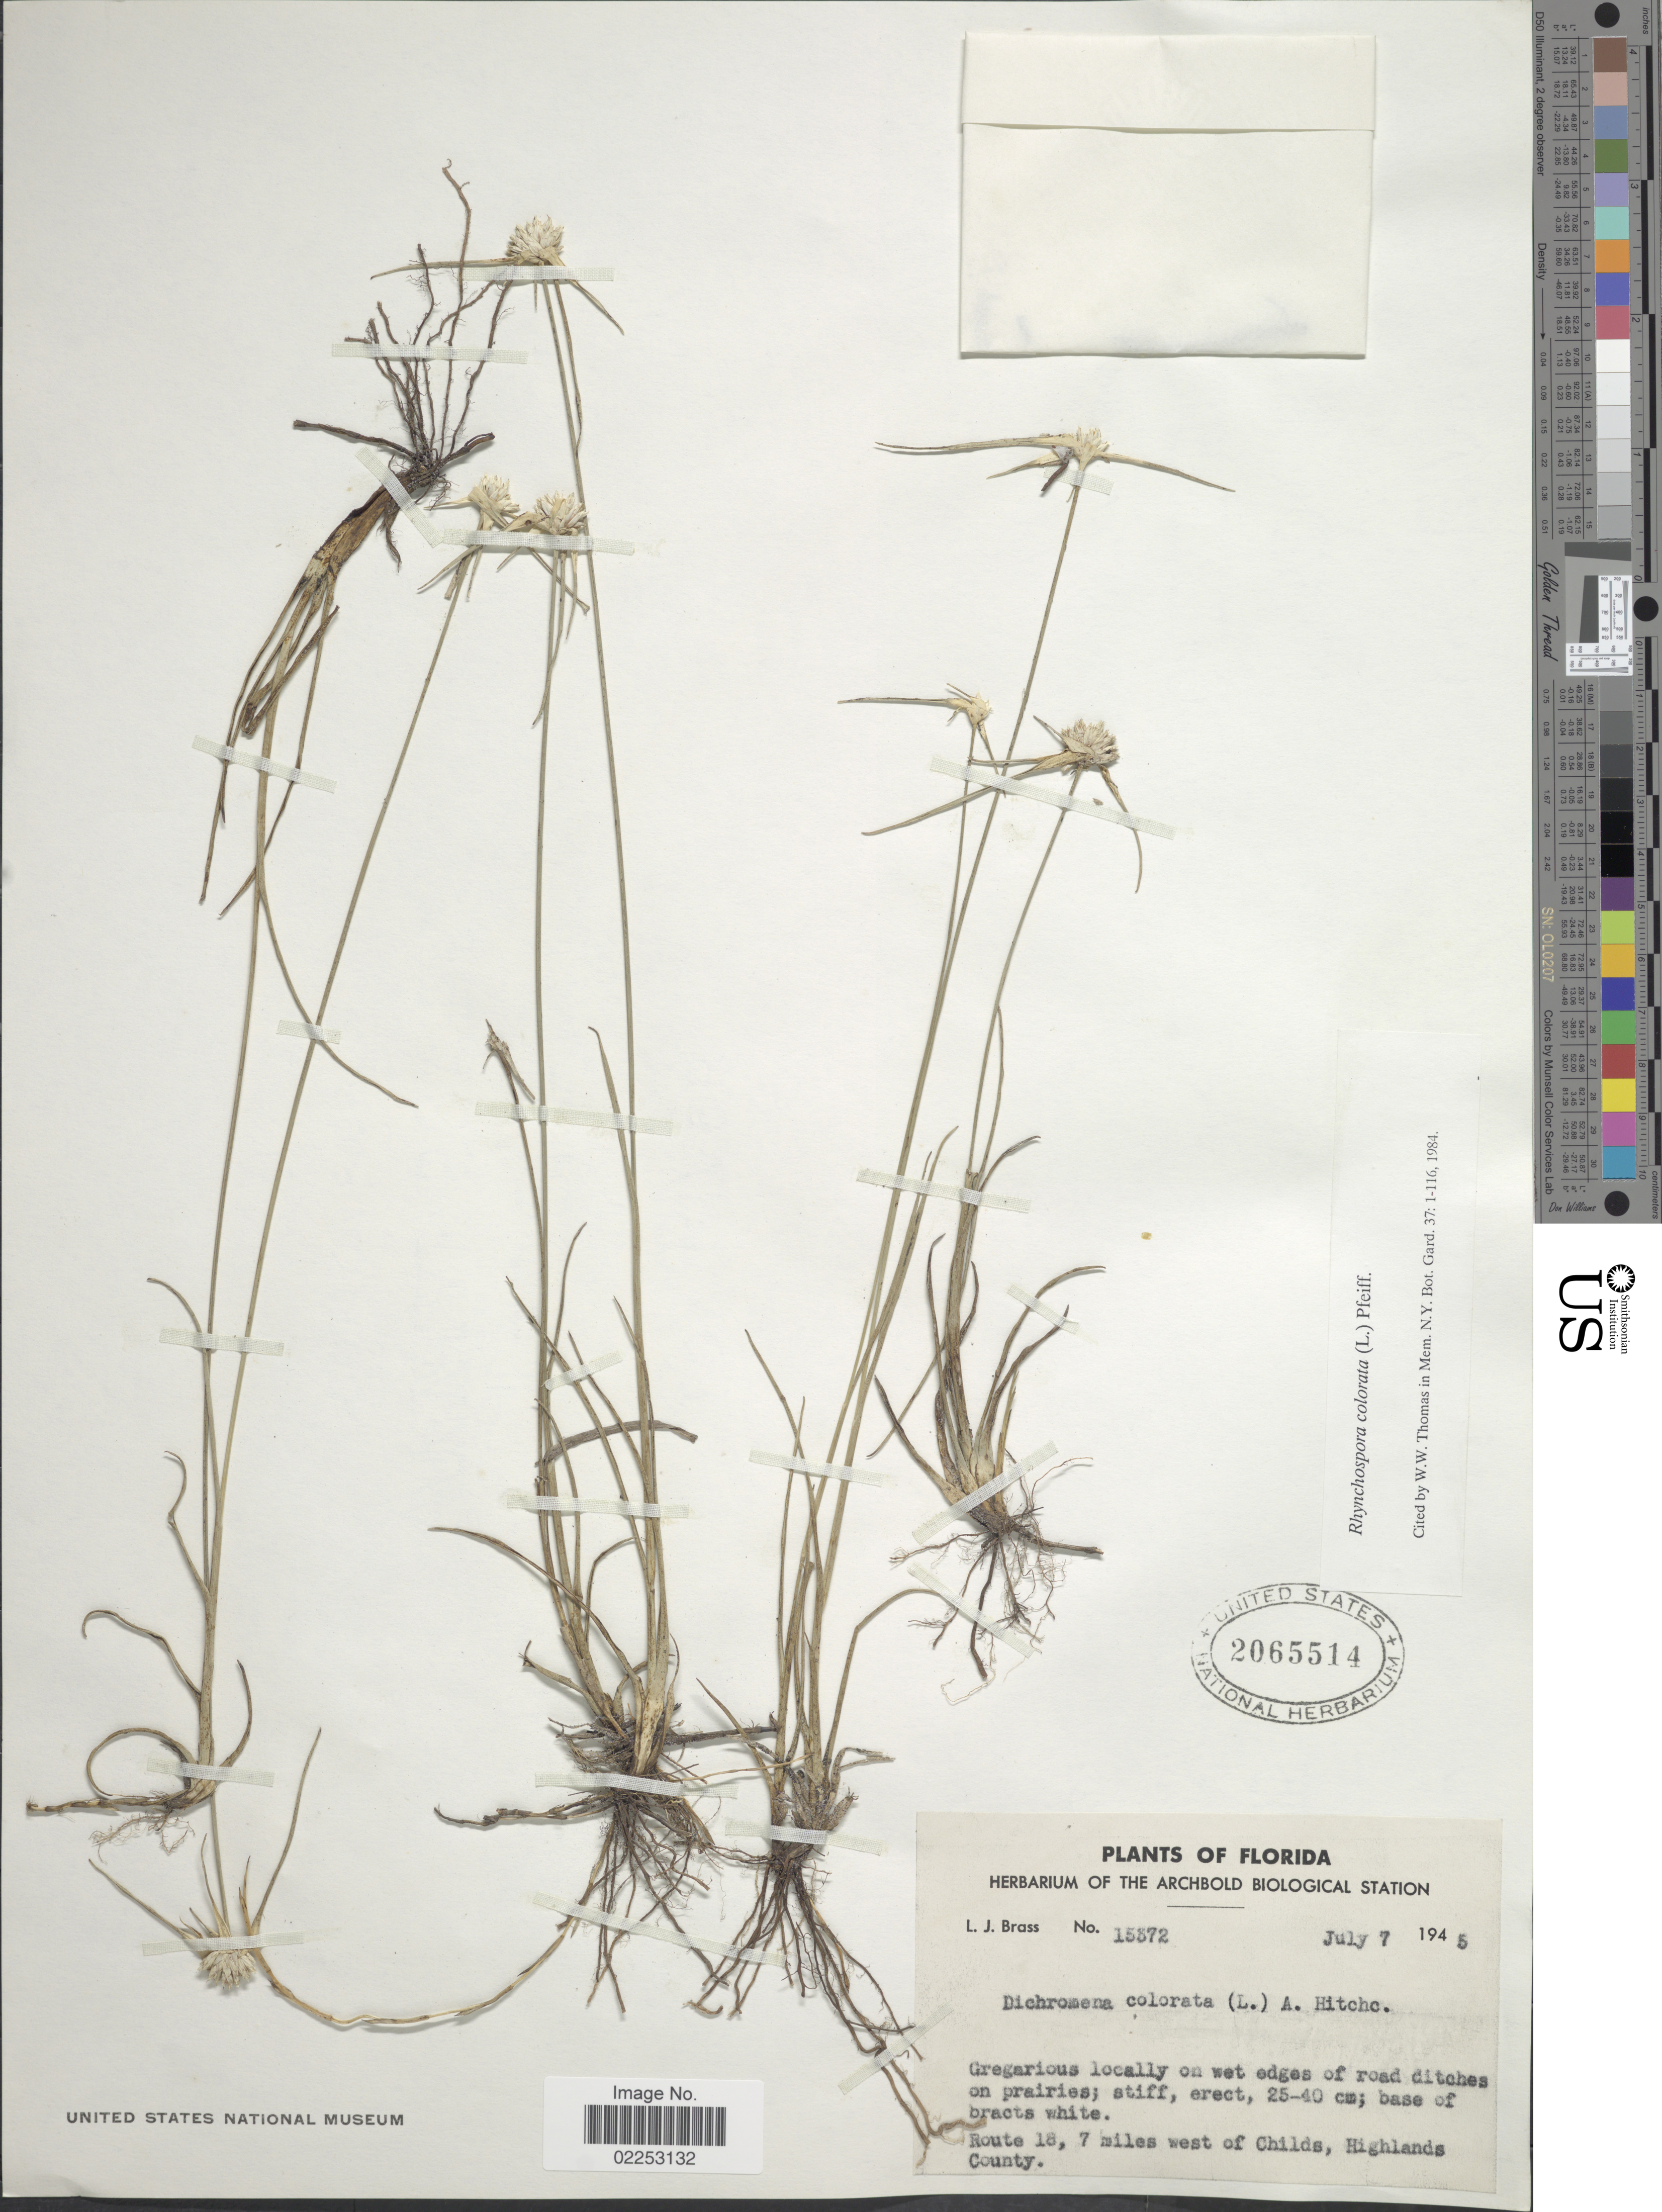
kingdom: Plantae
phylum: Tracheophyta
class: Liliopsida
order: Poales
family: Cyperaceae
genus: Rhynchospora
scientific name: Rhynchospora colorata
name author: (L.) H. Pfeiff.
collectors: L. J. Brass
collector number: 15872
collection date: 1945-07-07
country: United States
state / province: Florida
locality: Route 18, 7 milres west of Childs, Highlands County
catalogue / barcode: US 2065514